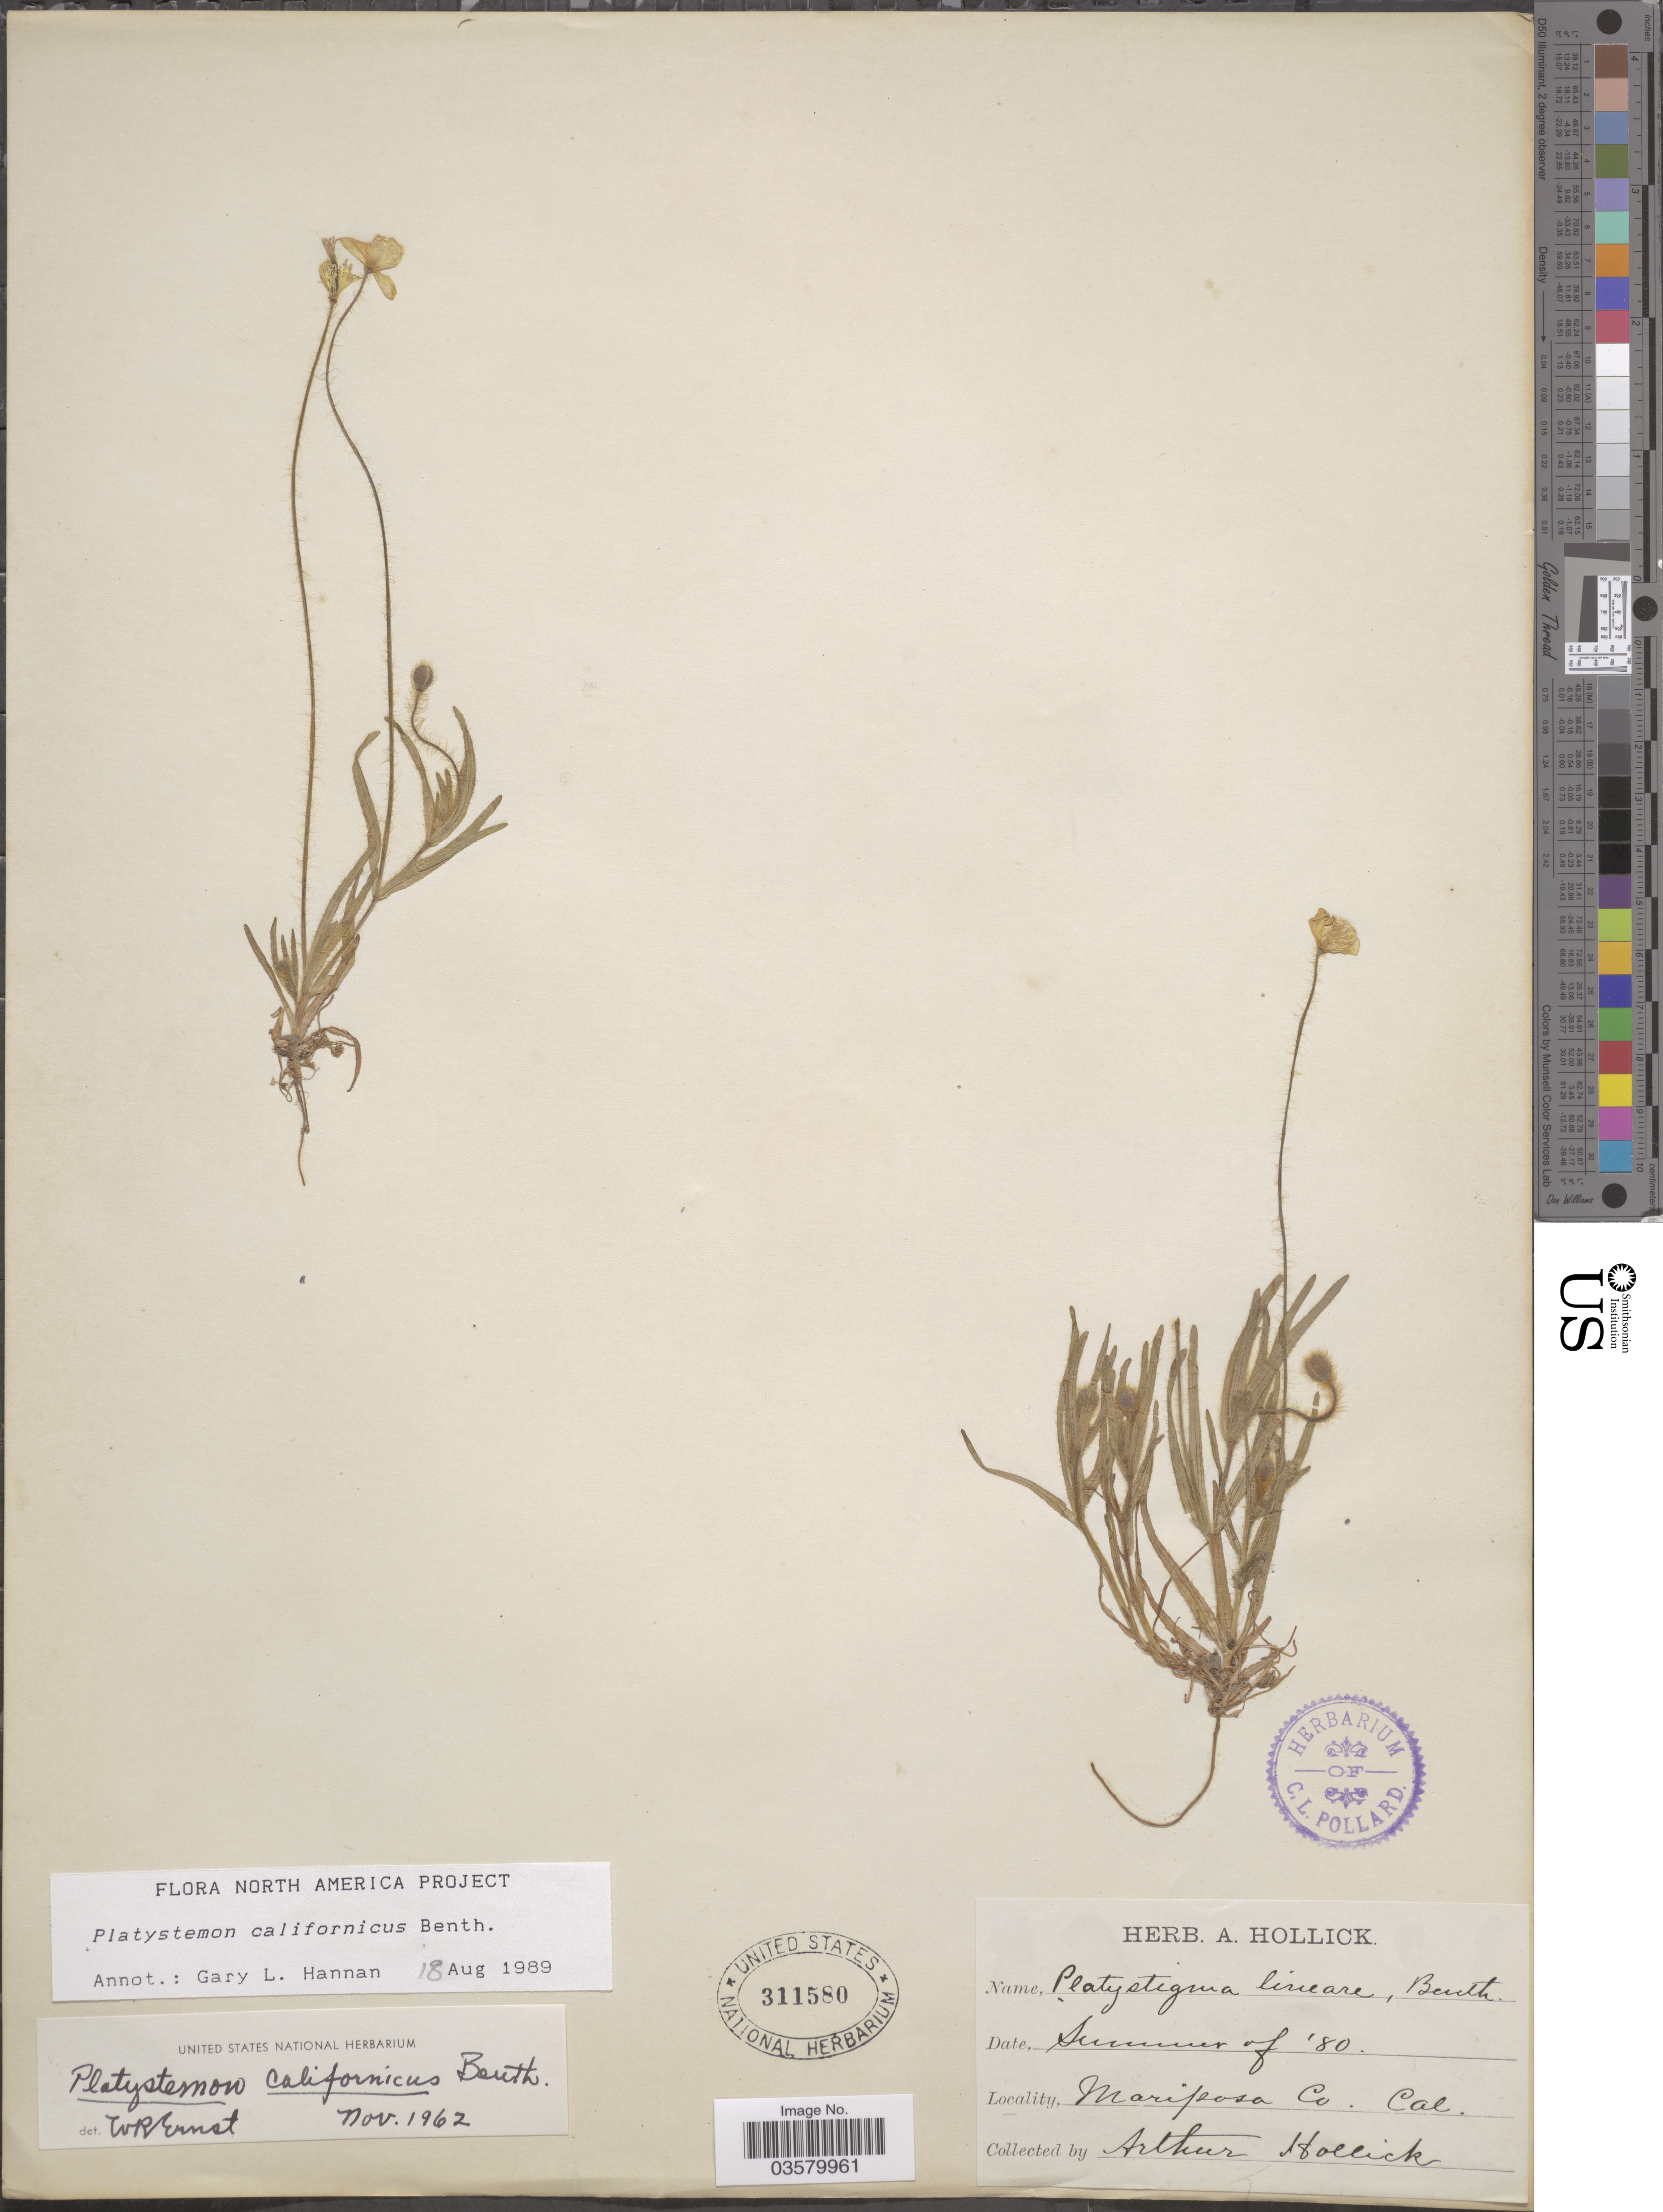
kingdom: Plantae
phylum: Tracheophyta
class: Magnoliopsida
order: Ranunculales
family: Papaveraceae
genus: Platystemon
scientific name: Platystemon californicus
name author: Benth.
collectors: A. Hollick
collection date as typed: summer of '80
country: United States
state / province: California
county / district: Mariposa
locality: Mariposa Co.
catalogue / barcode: US 311580